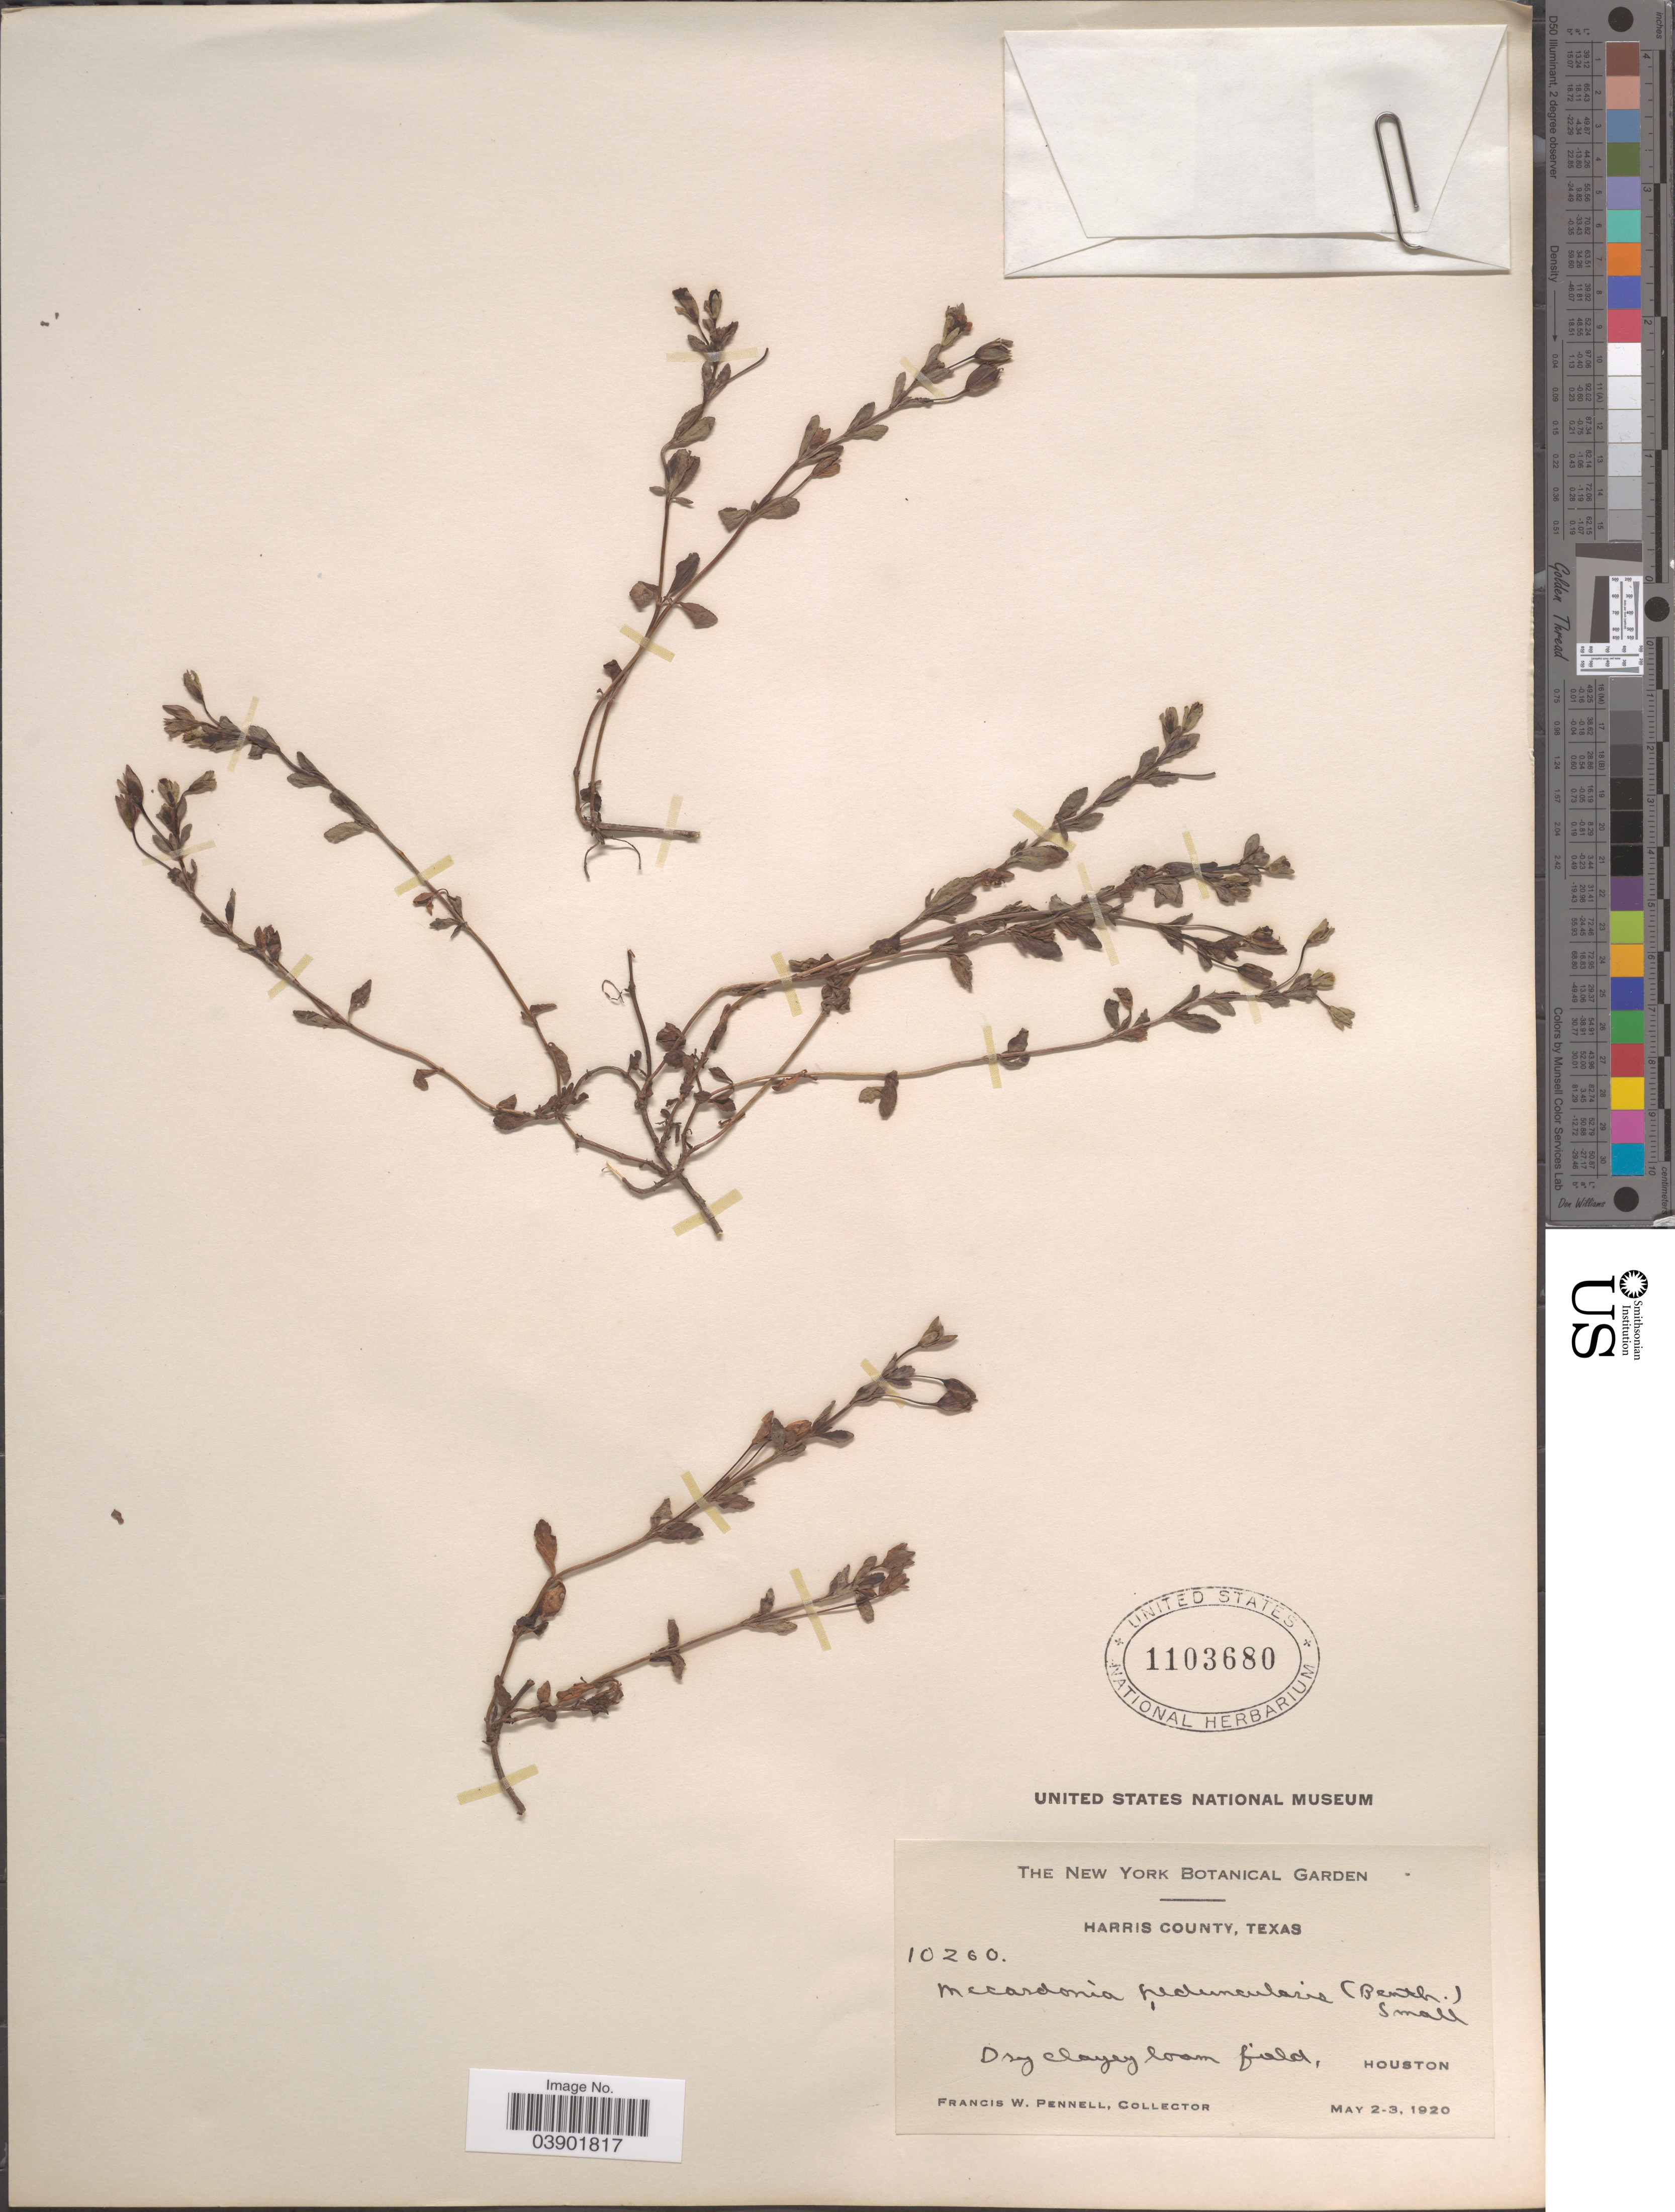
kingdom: Plantae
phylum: Tracheophyta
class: Magnoliopsida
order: Lamiales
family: Plantaginaceae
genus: Bacopa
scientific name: Bacopa procumbens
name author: (Mill.) Greenm.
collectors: F. W. Pennell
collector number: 10260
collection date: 1920-05-02/1920-05-03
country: United States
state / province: Texas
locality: Harris County. Houston.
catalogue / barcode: US 1103680